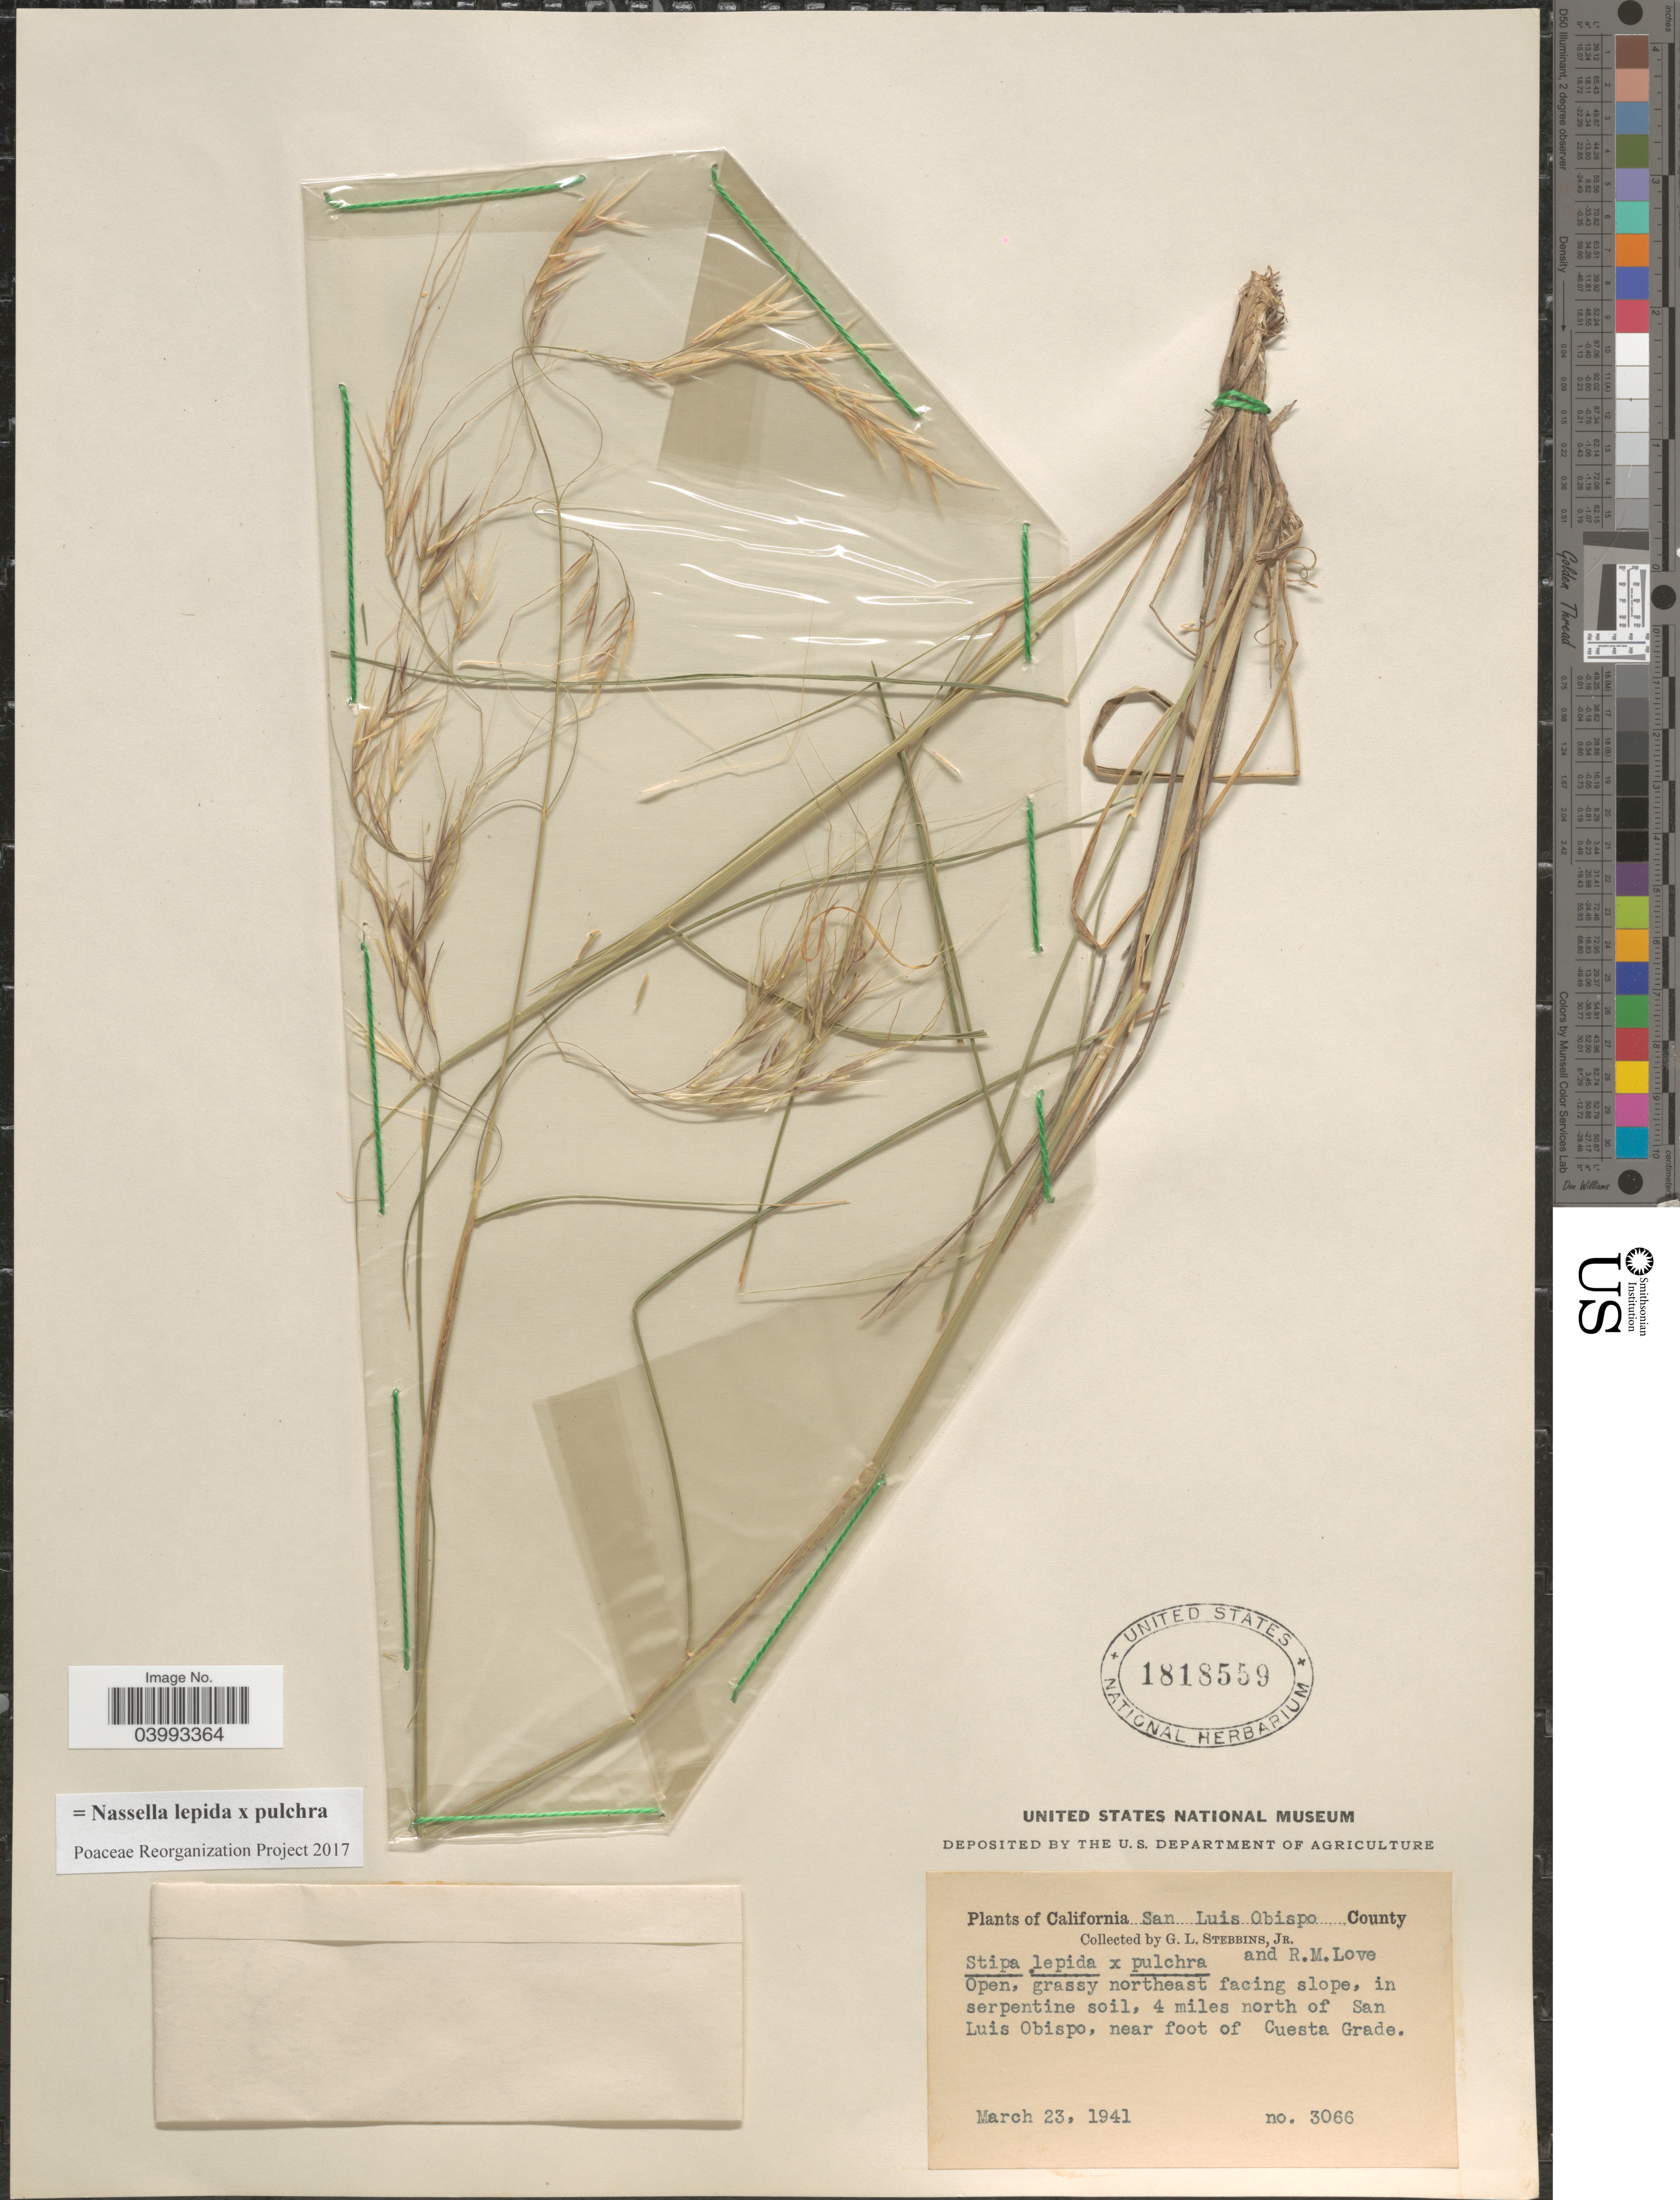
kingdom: Plantae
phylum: Tracheophyta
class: Liliopsida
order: Poales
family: Poaceae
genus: Nassella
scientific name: Nassella lepida x N. pulchra (Hitchc.) Barkworth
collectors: G. L. Stebbins & R. M. Love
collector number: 3066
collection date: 1941-03-23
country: United States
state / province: California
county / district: San Luis Obispo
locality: San Luis Obispo County. Northeast facing slope, 4 miles north of San Luis Obispo, near foot of Cuesta Grade.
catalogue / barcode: US 1818559